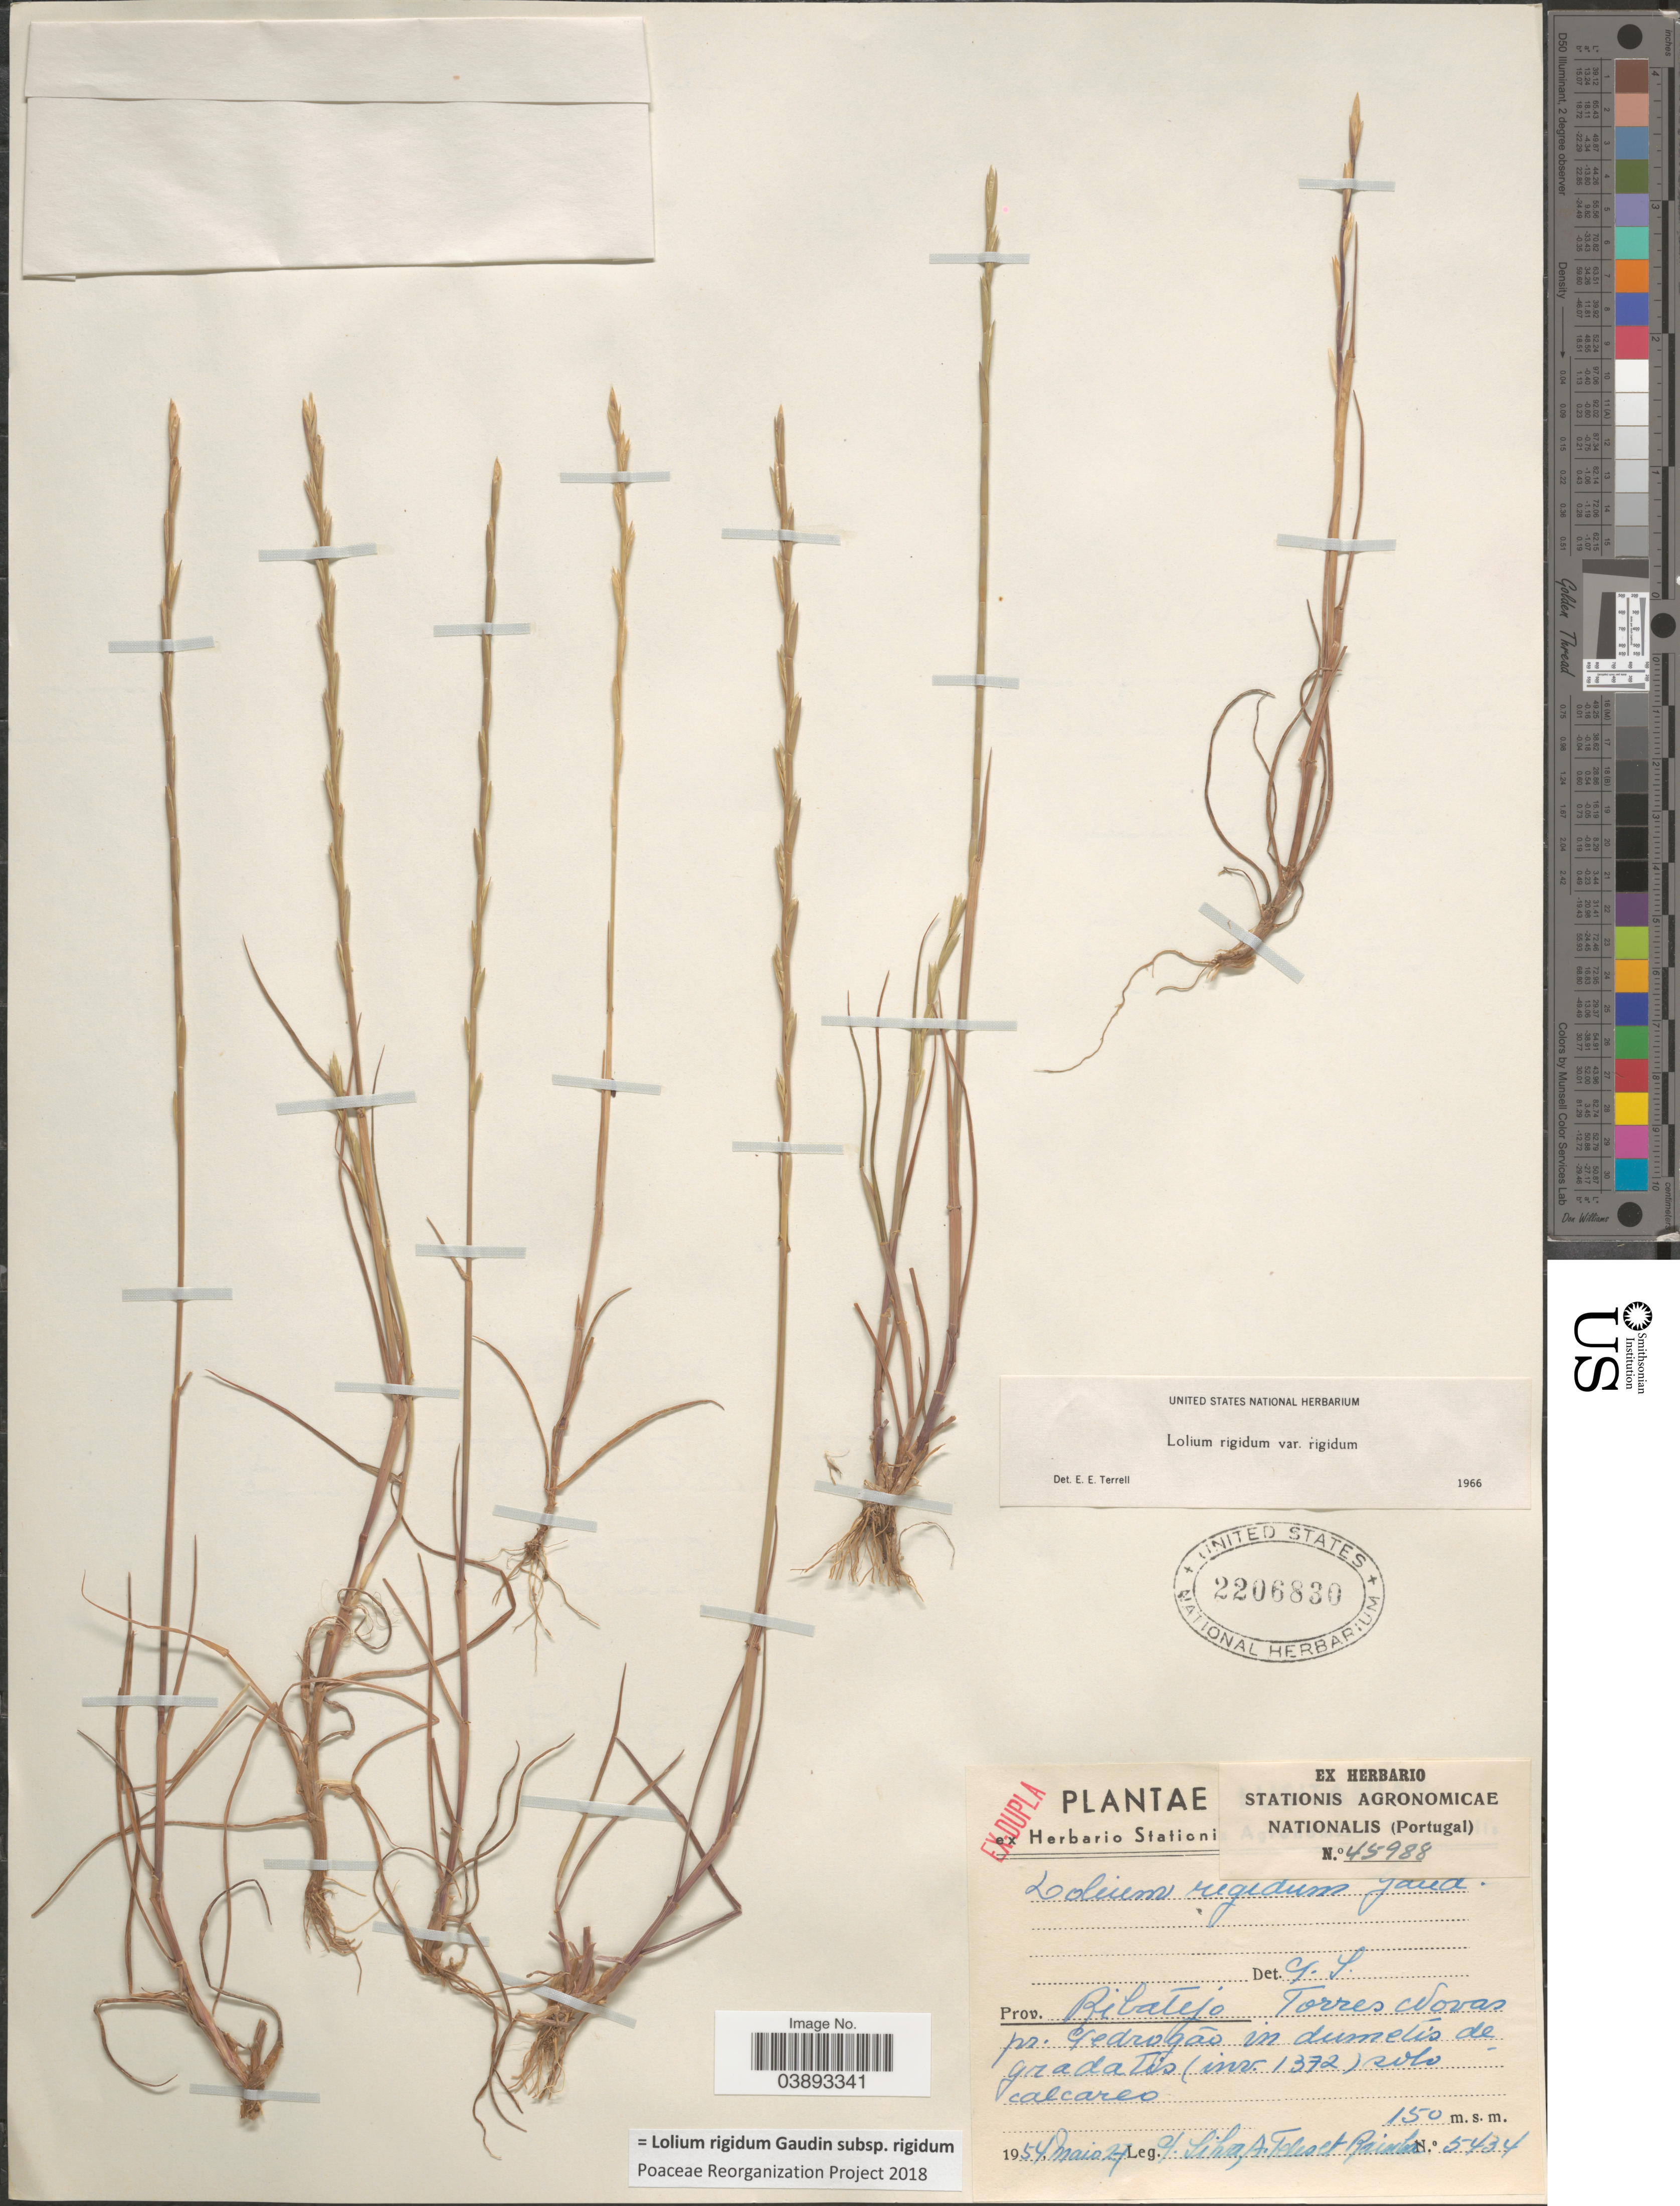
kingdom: Plantae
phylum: Tracheophyta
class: Liliopsida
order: Poales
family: Poaceae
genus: Lolium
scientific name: Lolium rigidum subsp. rigidum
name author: Gaudin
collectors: P. Silva, A. Teles & Rainha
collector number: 5434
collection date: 1954-05-24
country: Portugal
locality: Prov. Ribatejo. Torres adovas pr. Pedrogão in dumetis de gradatis (inv. 1372) solo calcareo.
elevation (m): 150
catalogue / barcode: US 2206830